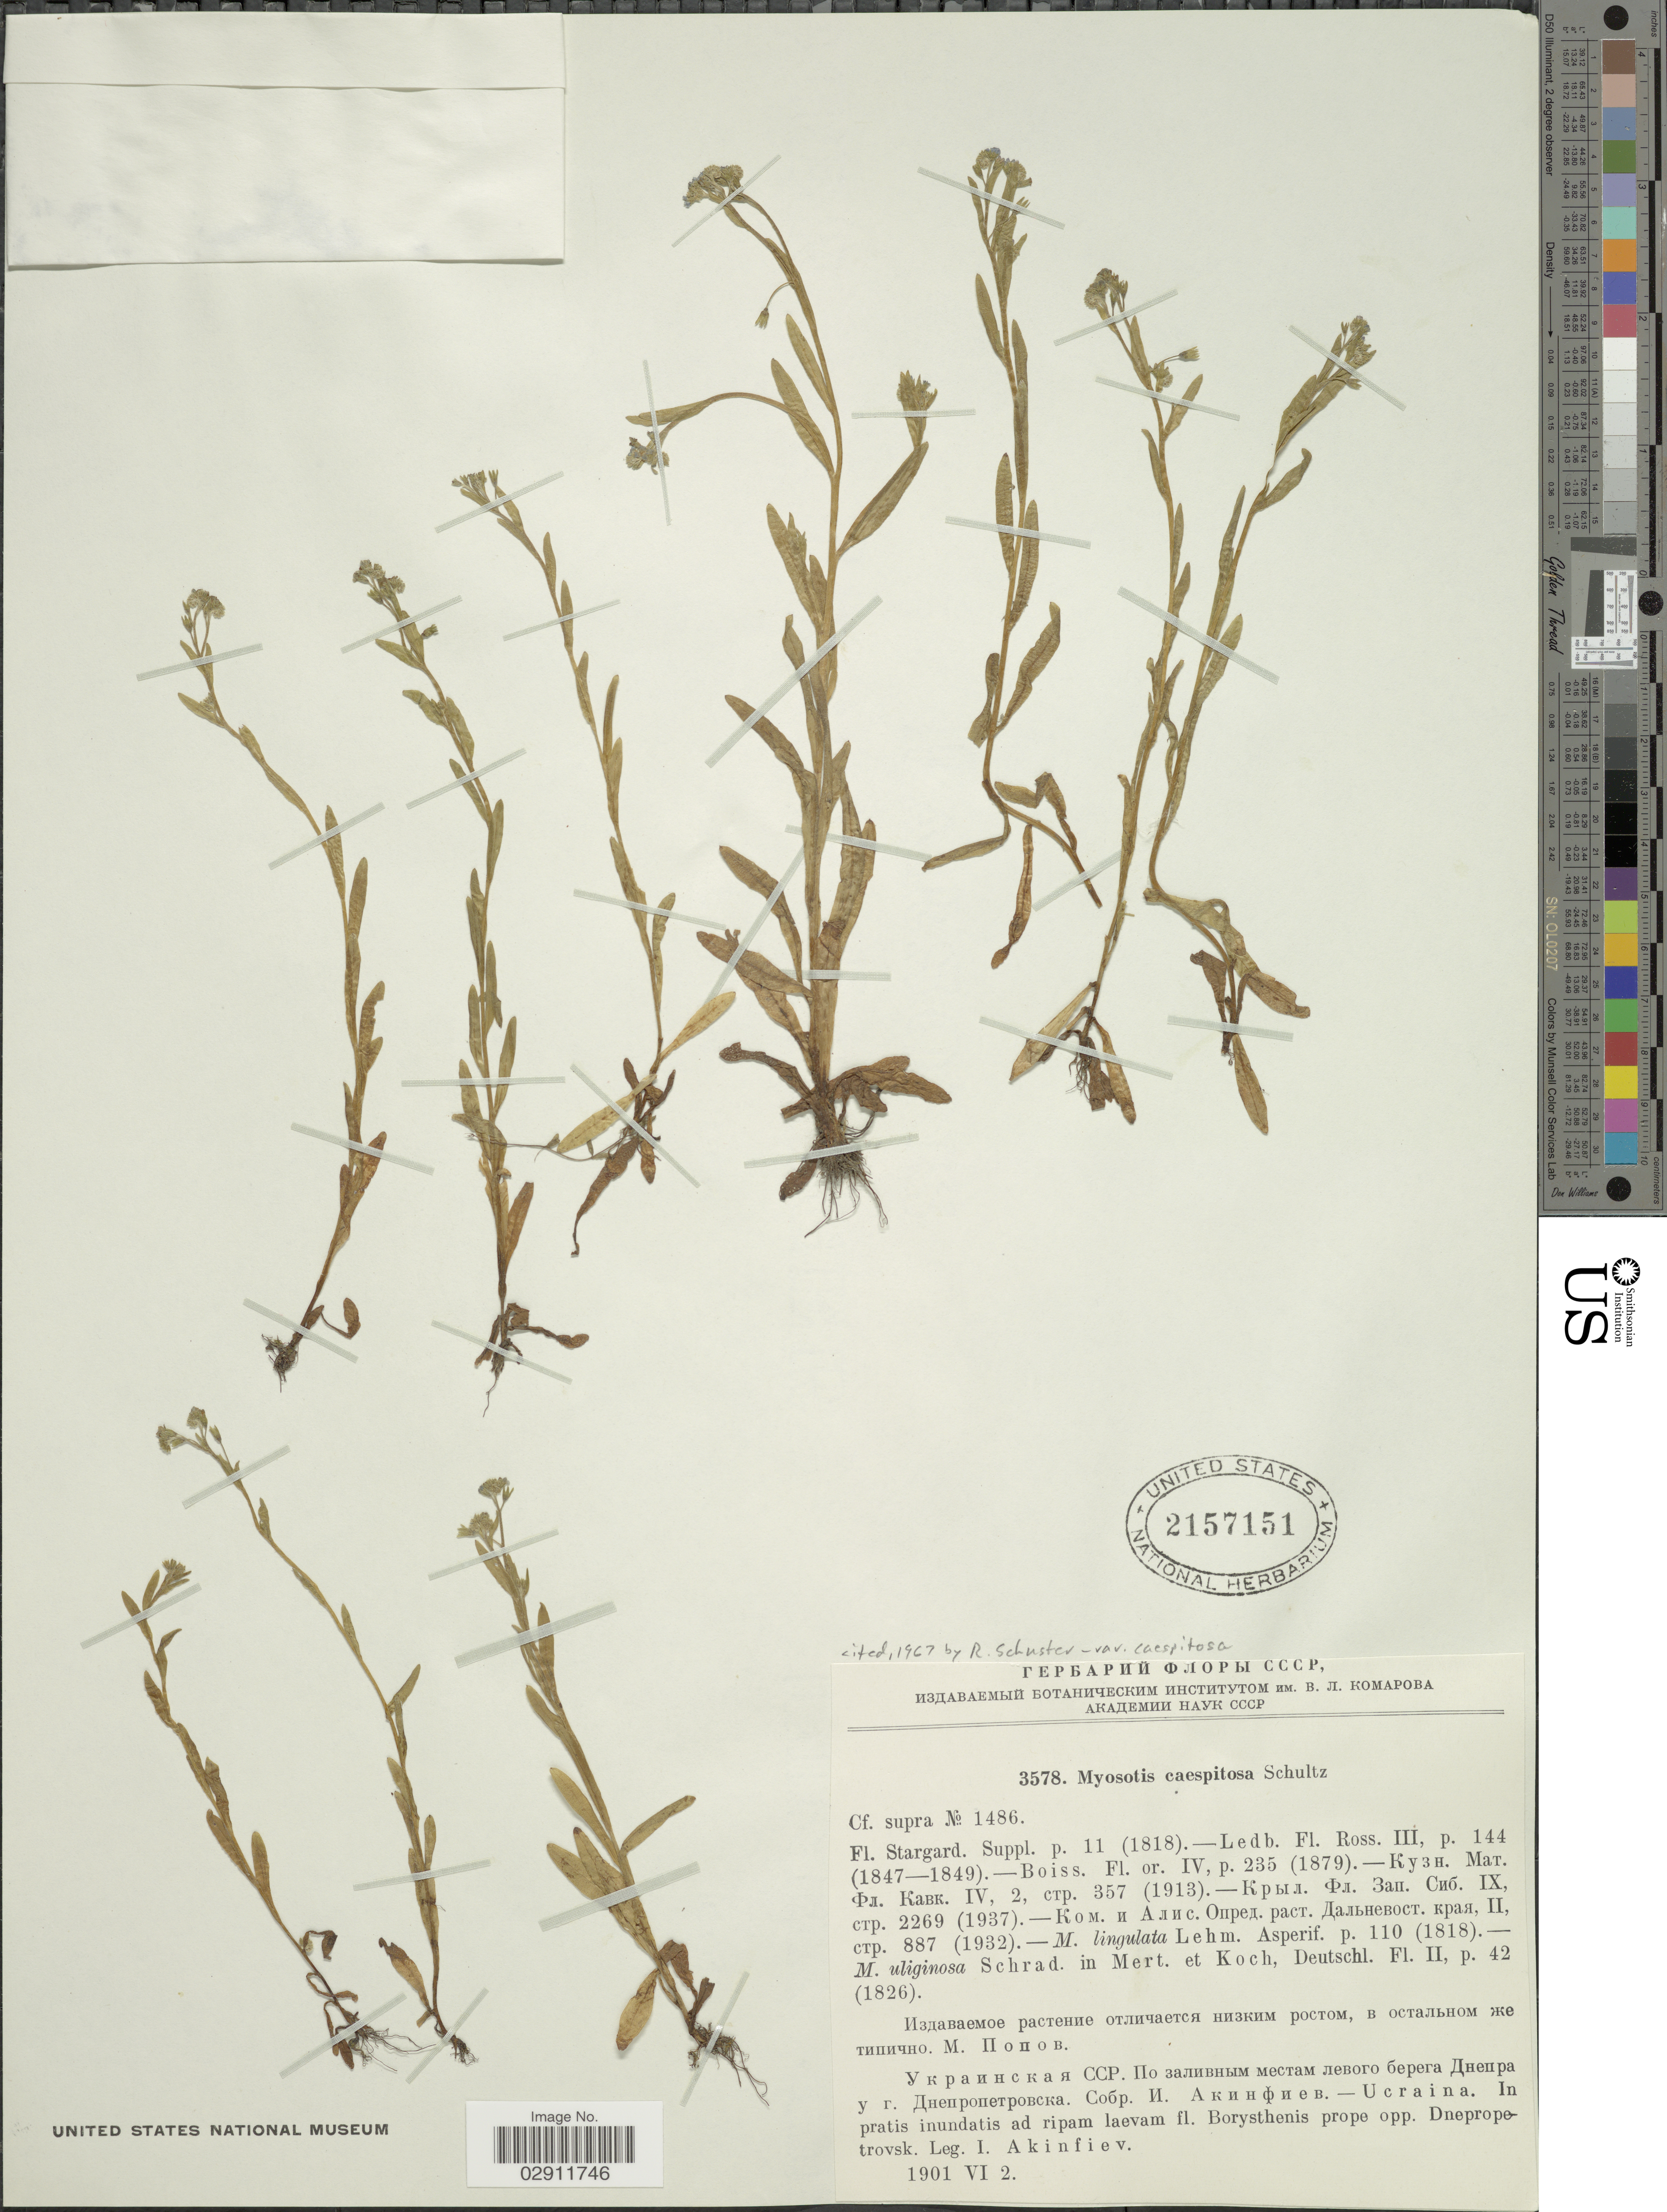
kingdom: Plantae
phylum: Tracheophyta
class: Magnoliopsida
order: Boraginales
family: Boraginaceae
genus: Myosotis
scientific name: Myosotis caespitosa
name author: Schultz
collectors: I. Akinfiev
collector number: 3578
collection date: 1901-06-02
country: Ukraine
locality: In pratis inundatis ad ripam laevam fl. Borysthenis prope opp. Dnepropetrovsk.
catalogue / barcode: US 2157151